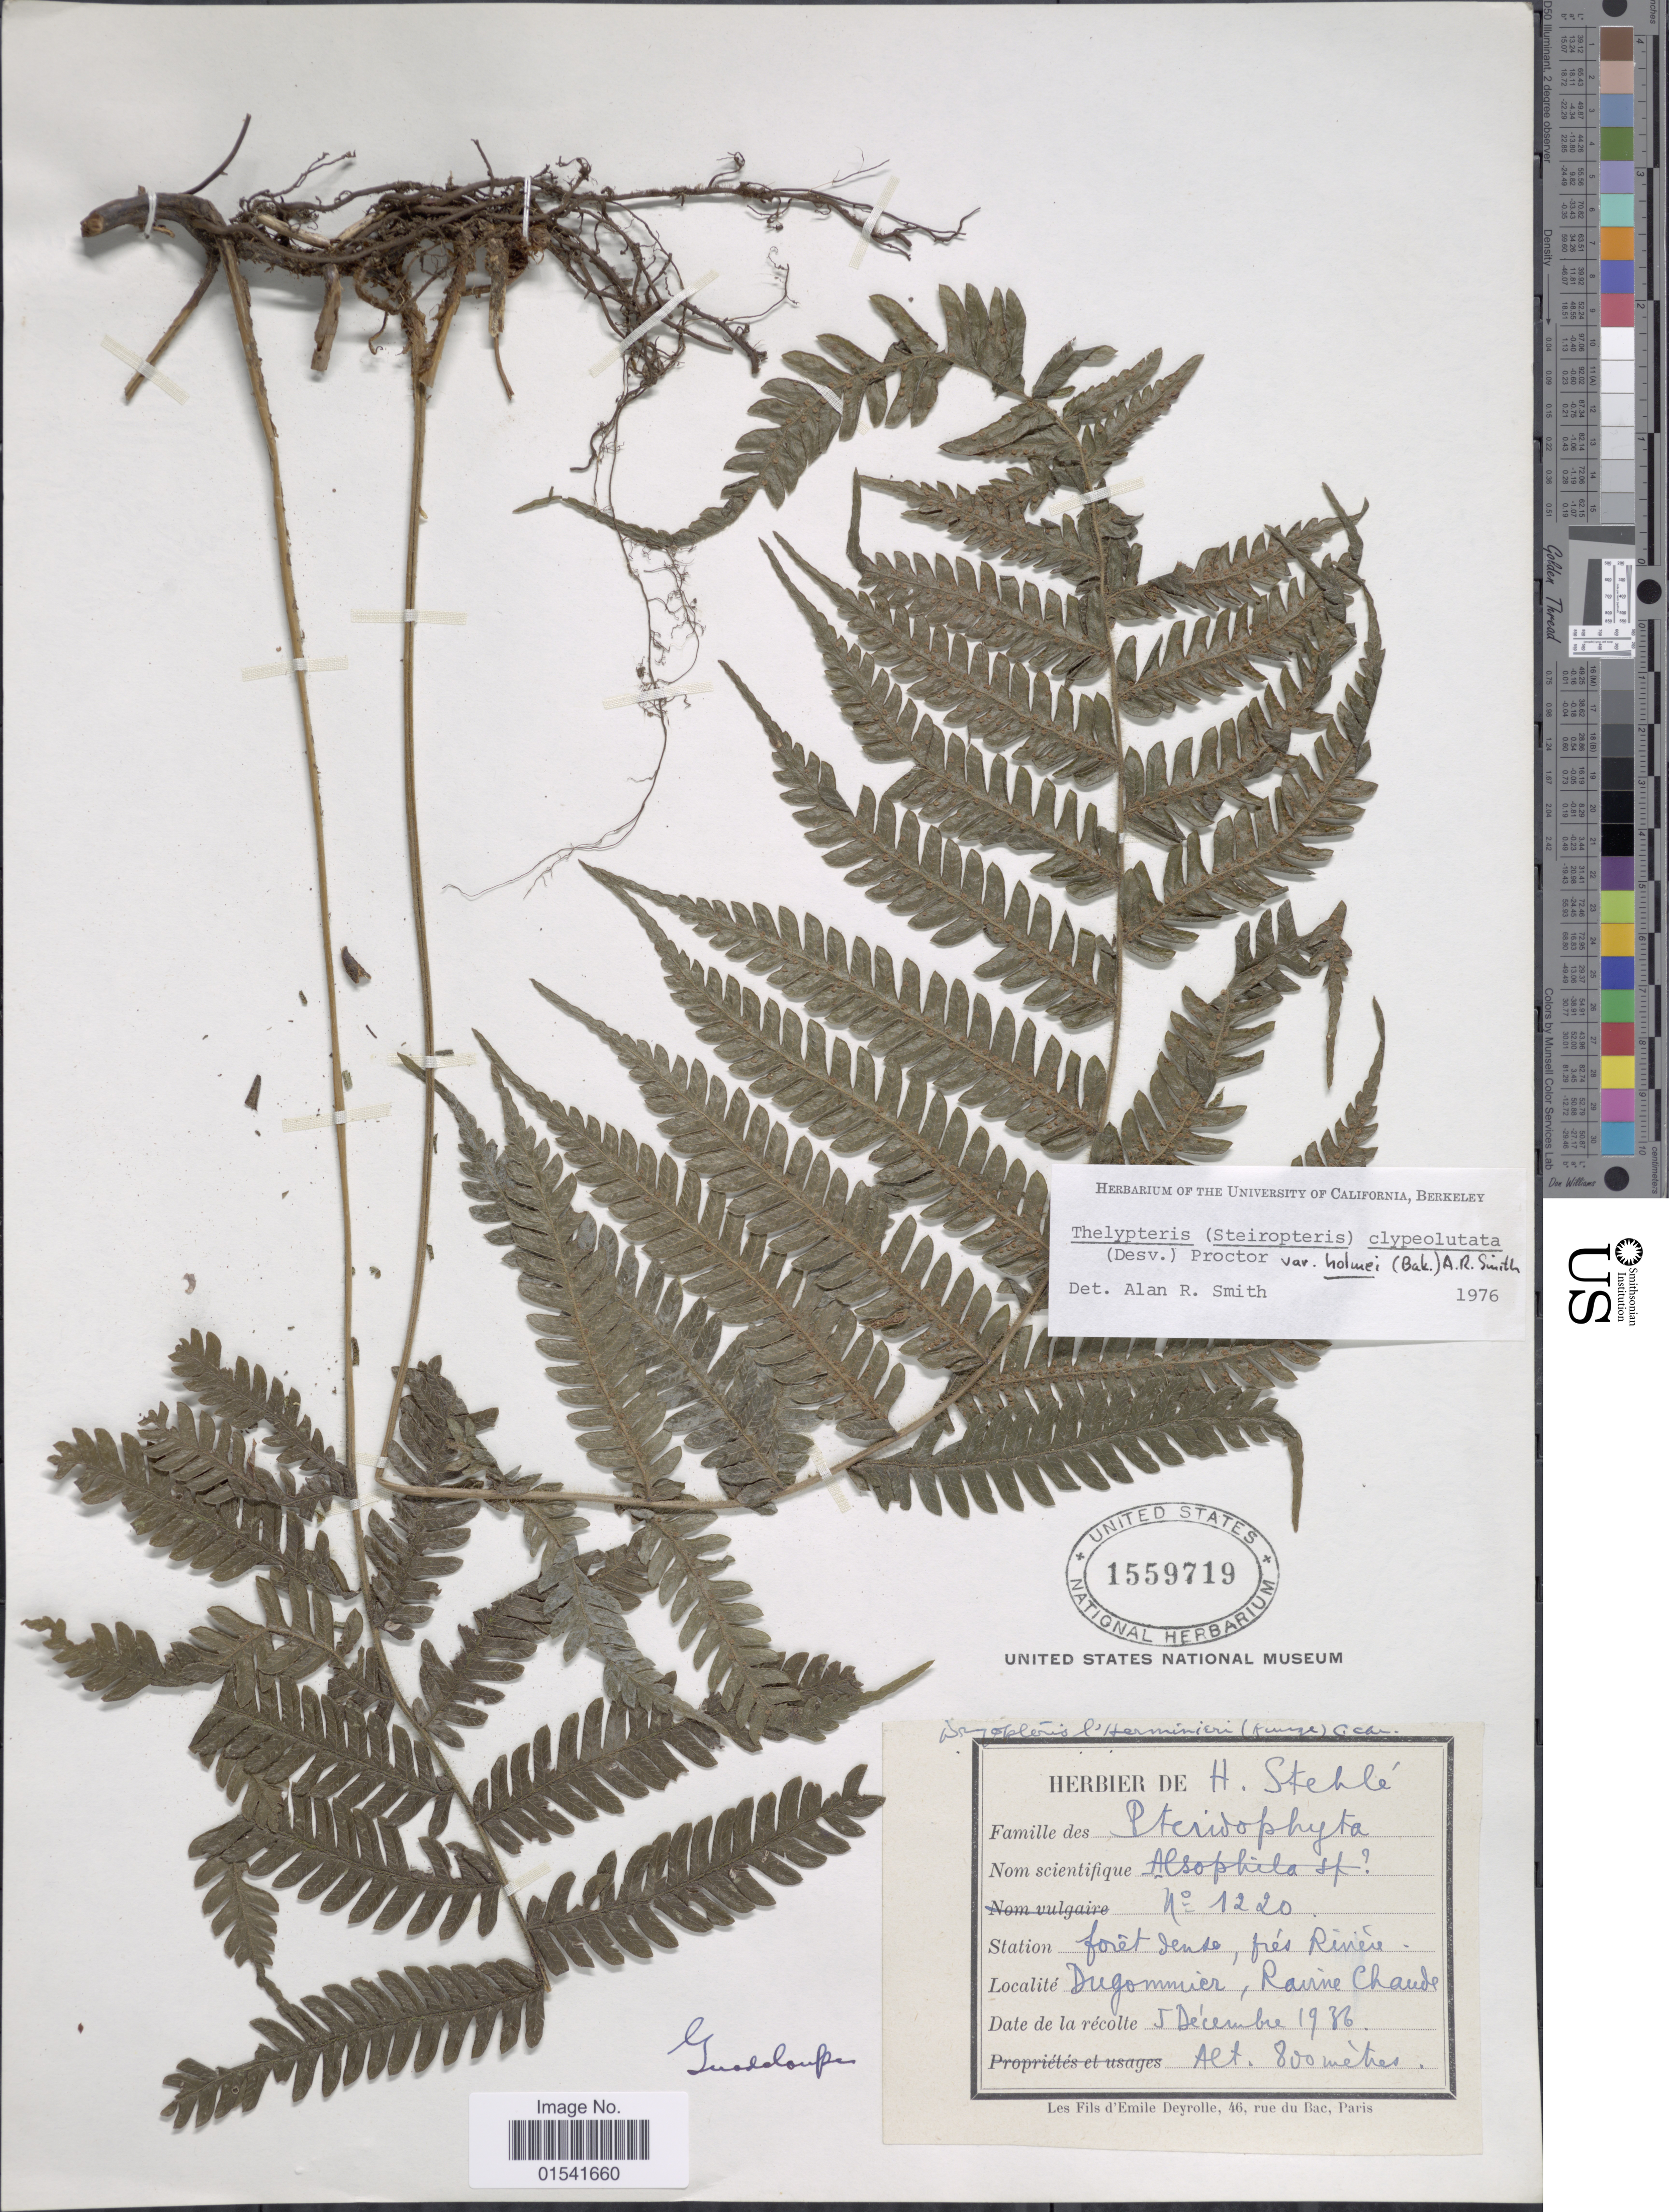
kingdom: Plantae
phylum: Tracheophyta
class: Polypodiopsida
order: Polypodiales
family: Thelypteridaceae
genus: Steiropteris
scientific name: Steiropteris clypeolutata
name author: (Desv.) Pic. Serm.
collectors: H. Stehlé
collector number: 1220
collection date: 1936-12-05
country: Guadeloupe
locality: Forêt dense, près Riviere. Dugommier, Ravine Chaude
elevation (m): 800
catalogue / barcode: US 1559719